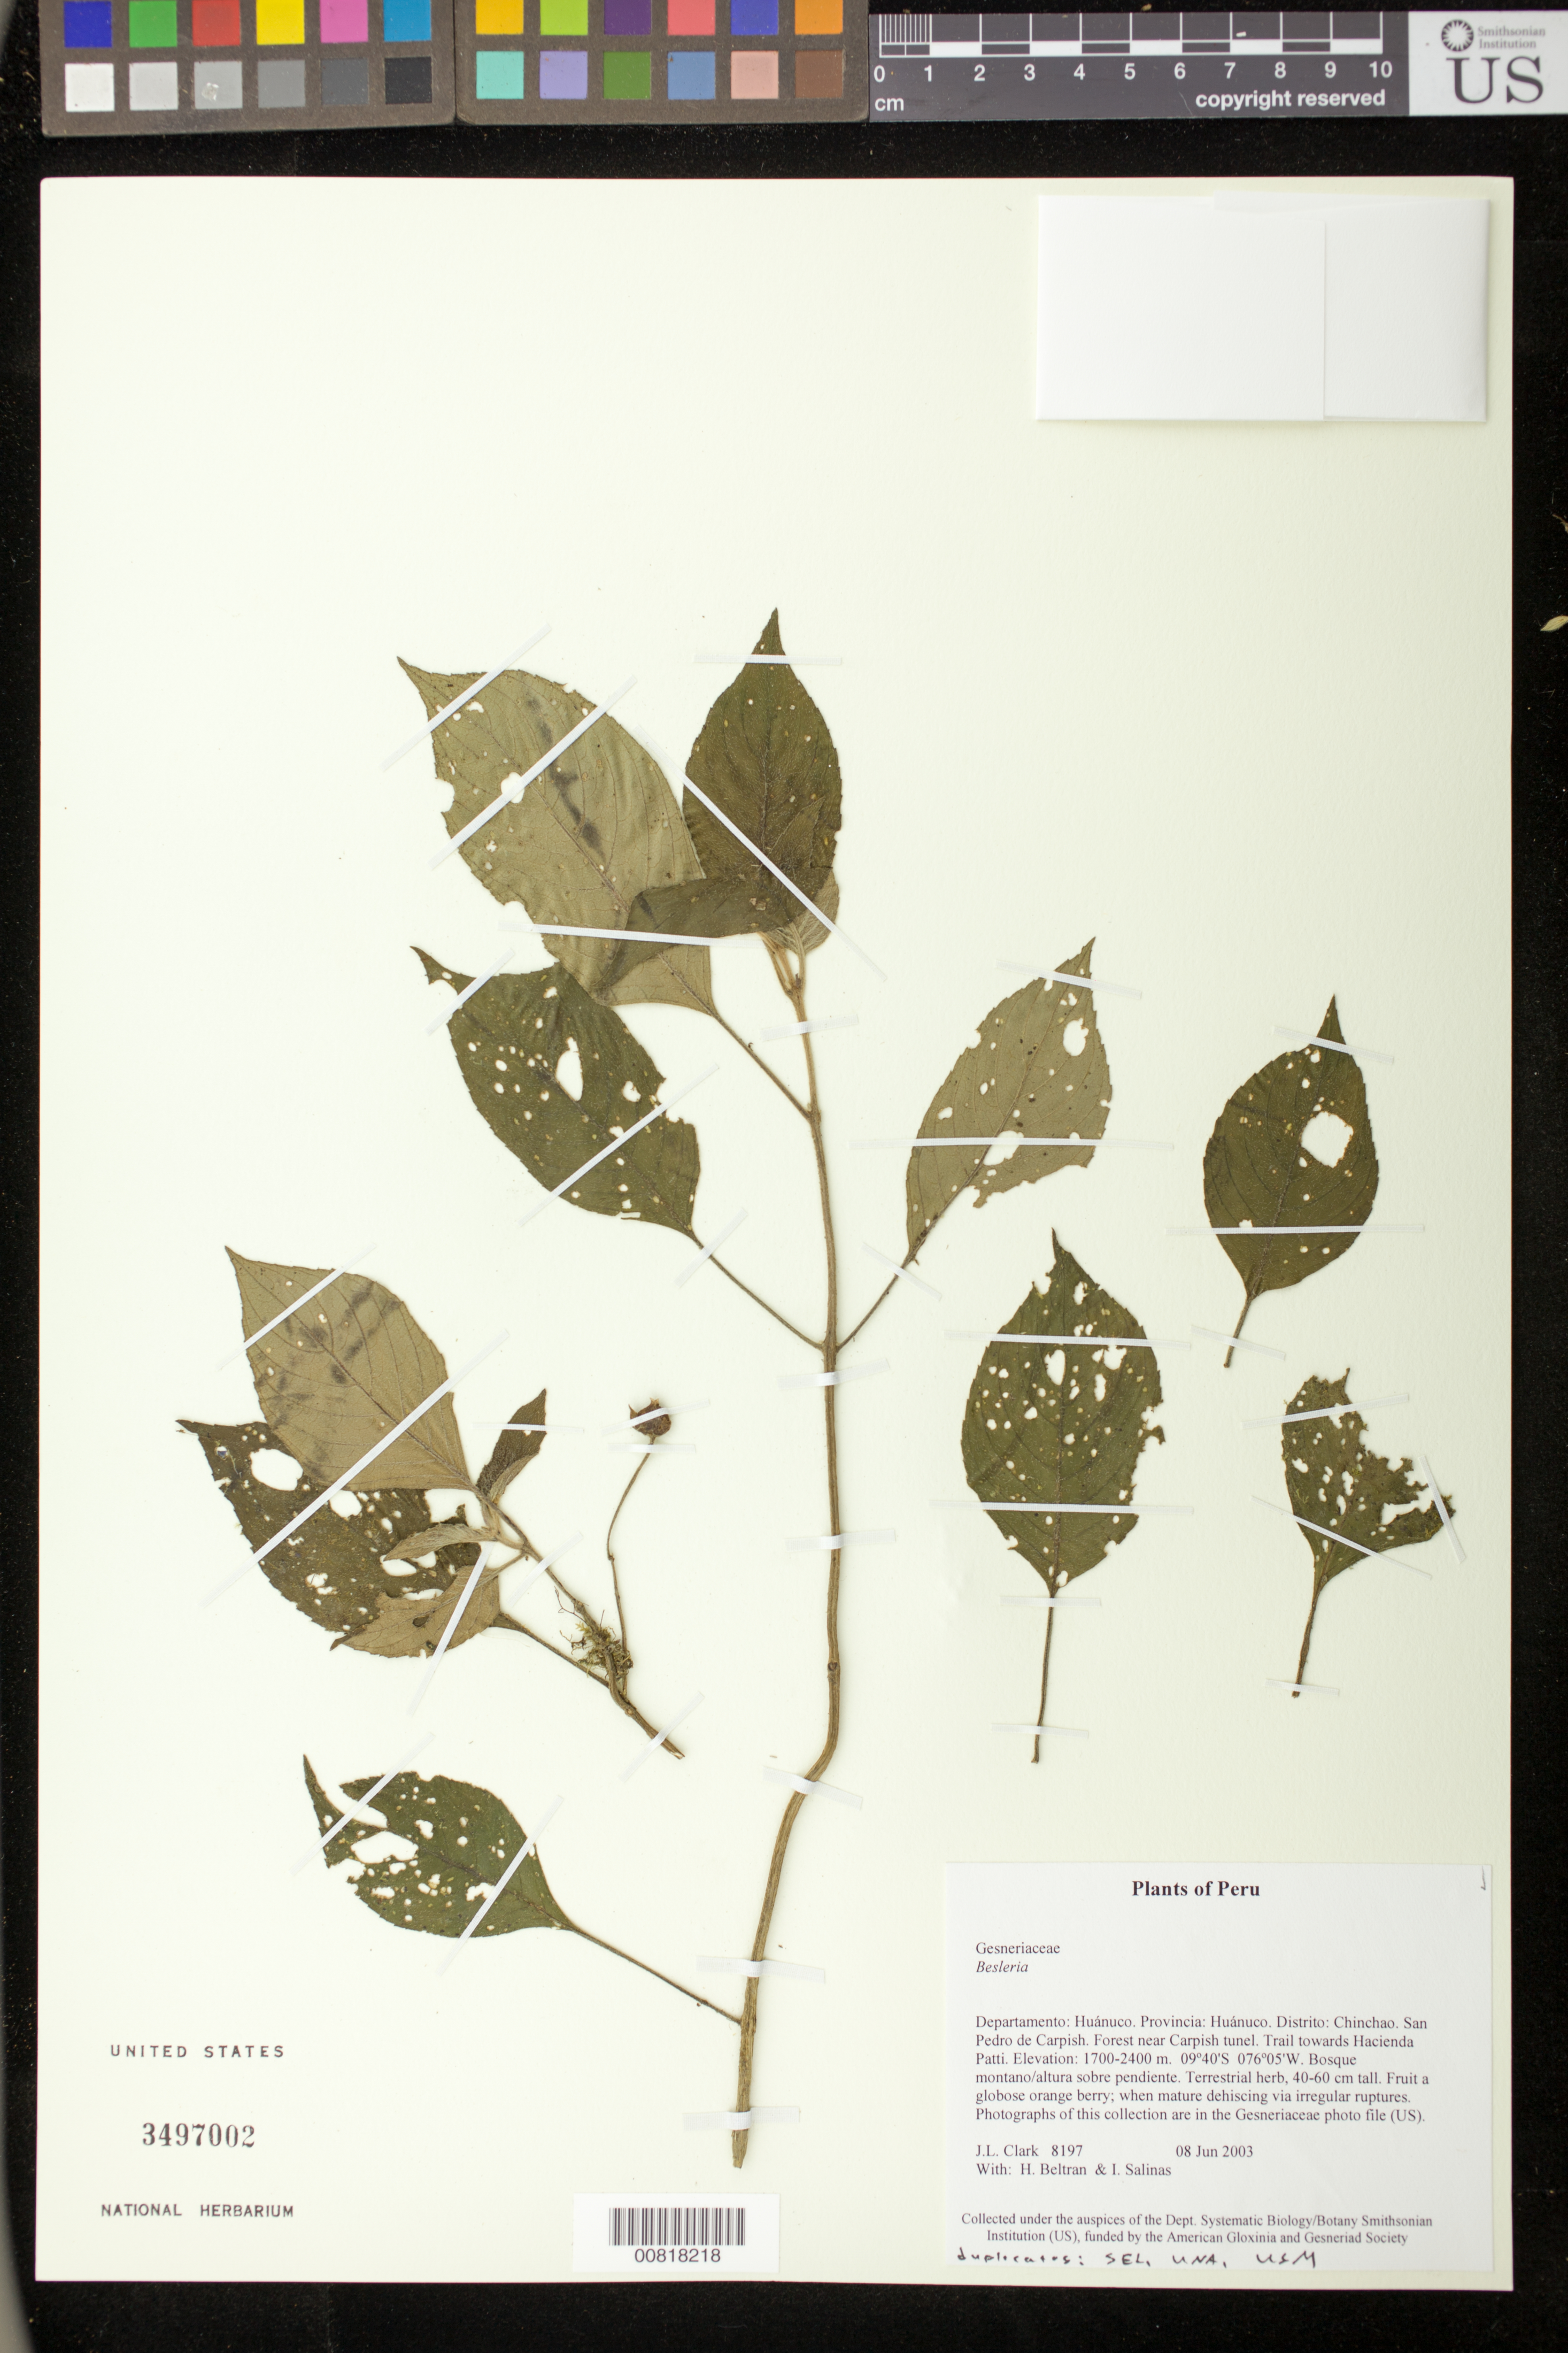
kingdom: Plantae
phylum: Tracheophyta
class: Magnoliopsida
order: Lamiales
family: Gesneriaceae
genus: Besleria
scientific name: Besleria sp.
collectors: J. L. Clark, H. Beltran & I. Salinas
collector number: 8197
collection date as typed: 08 Jun 2003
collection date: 2003-06-08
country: Peru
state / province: Huánuco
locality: Huánuco. Distrito: Chinchao. San Pedro de Carpish. Forest near Carpish tunel. Trail towards Hacienda Patti.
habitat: Bosque montano/altura sobre pendiente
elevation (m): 1700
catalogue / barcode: US 3497002